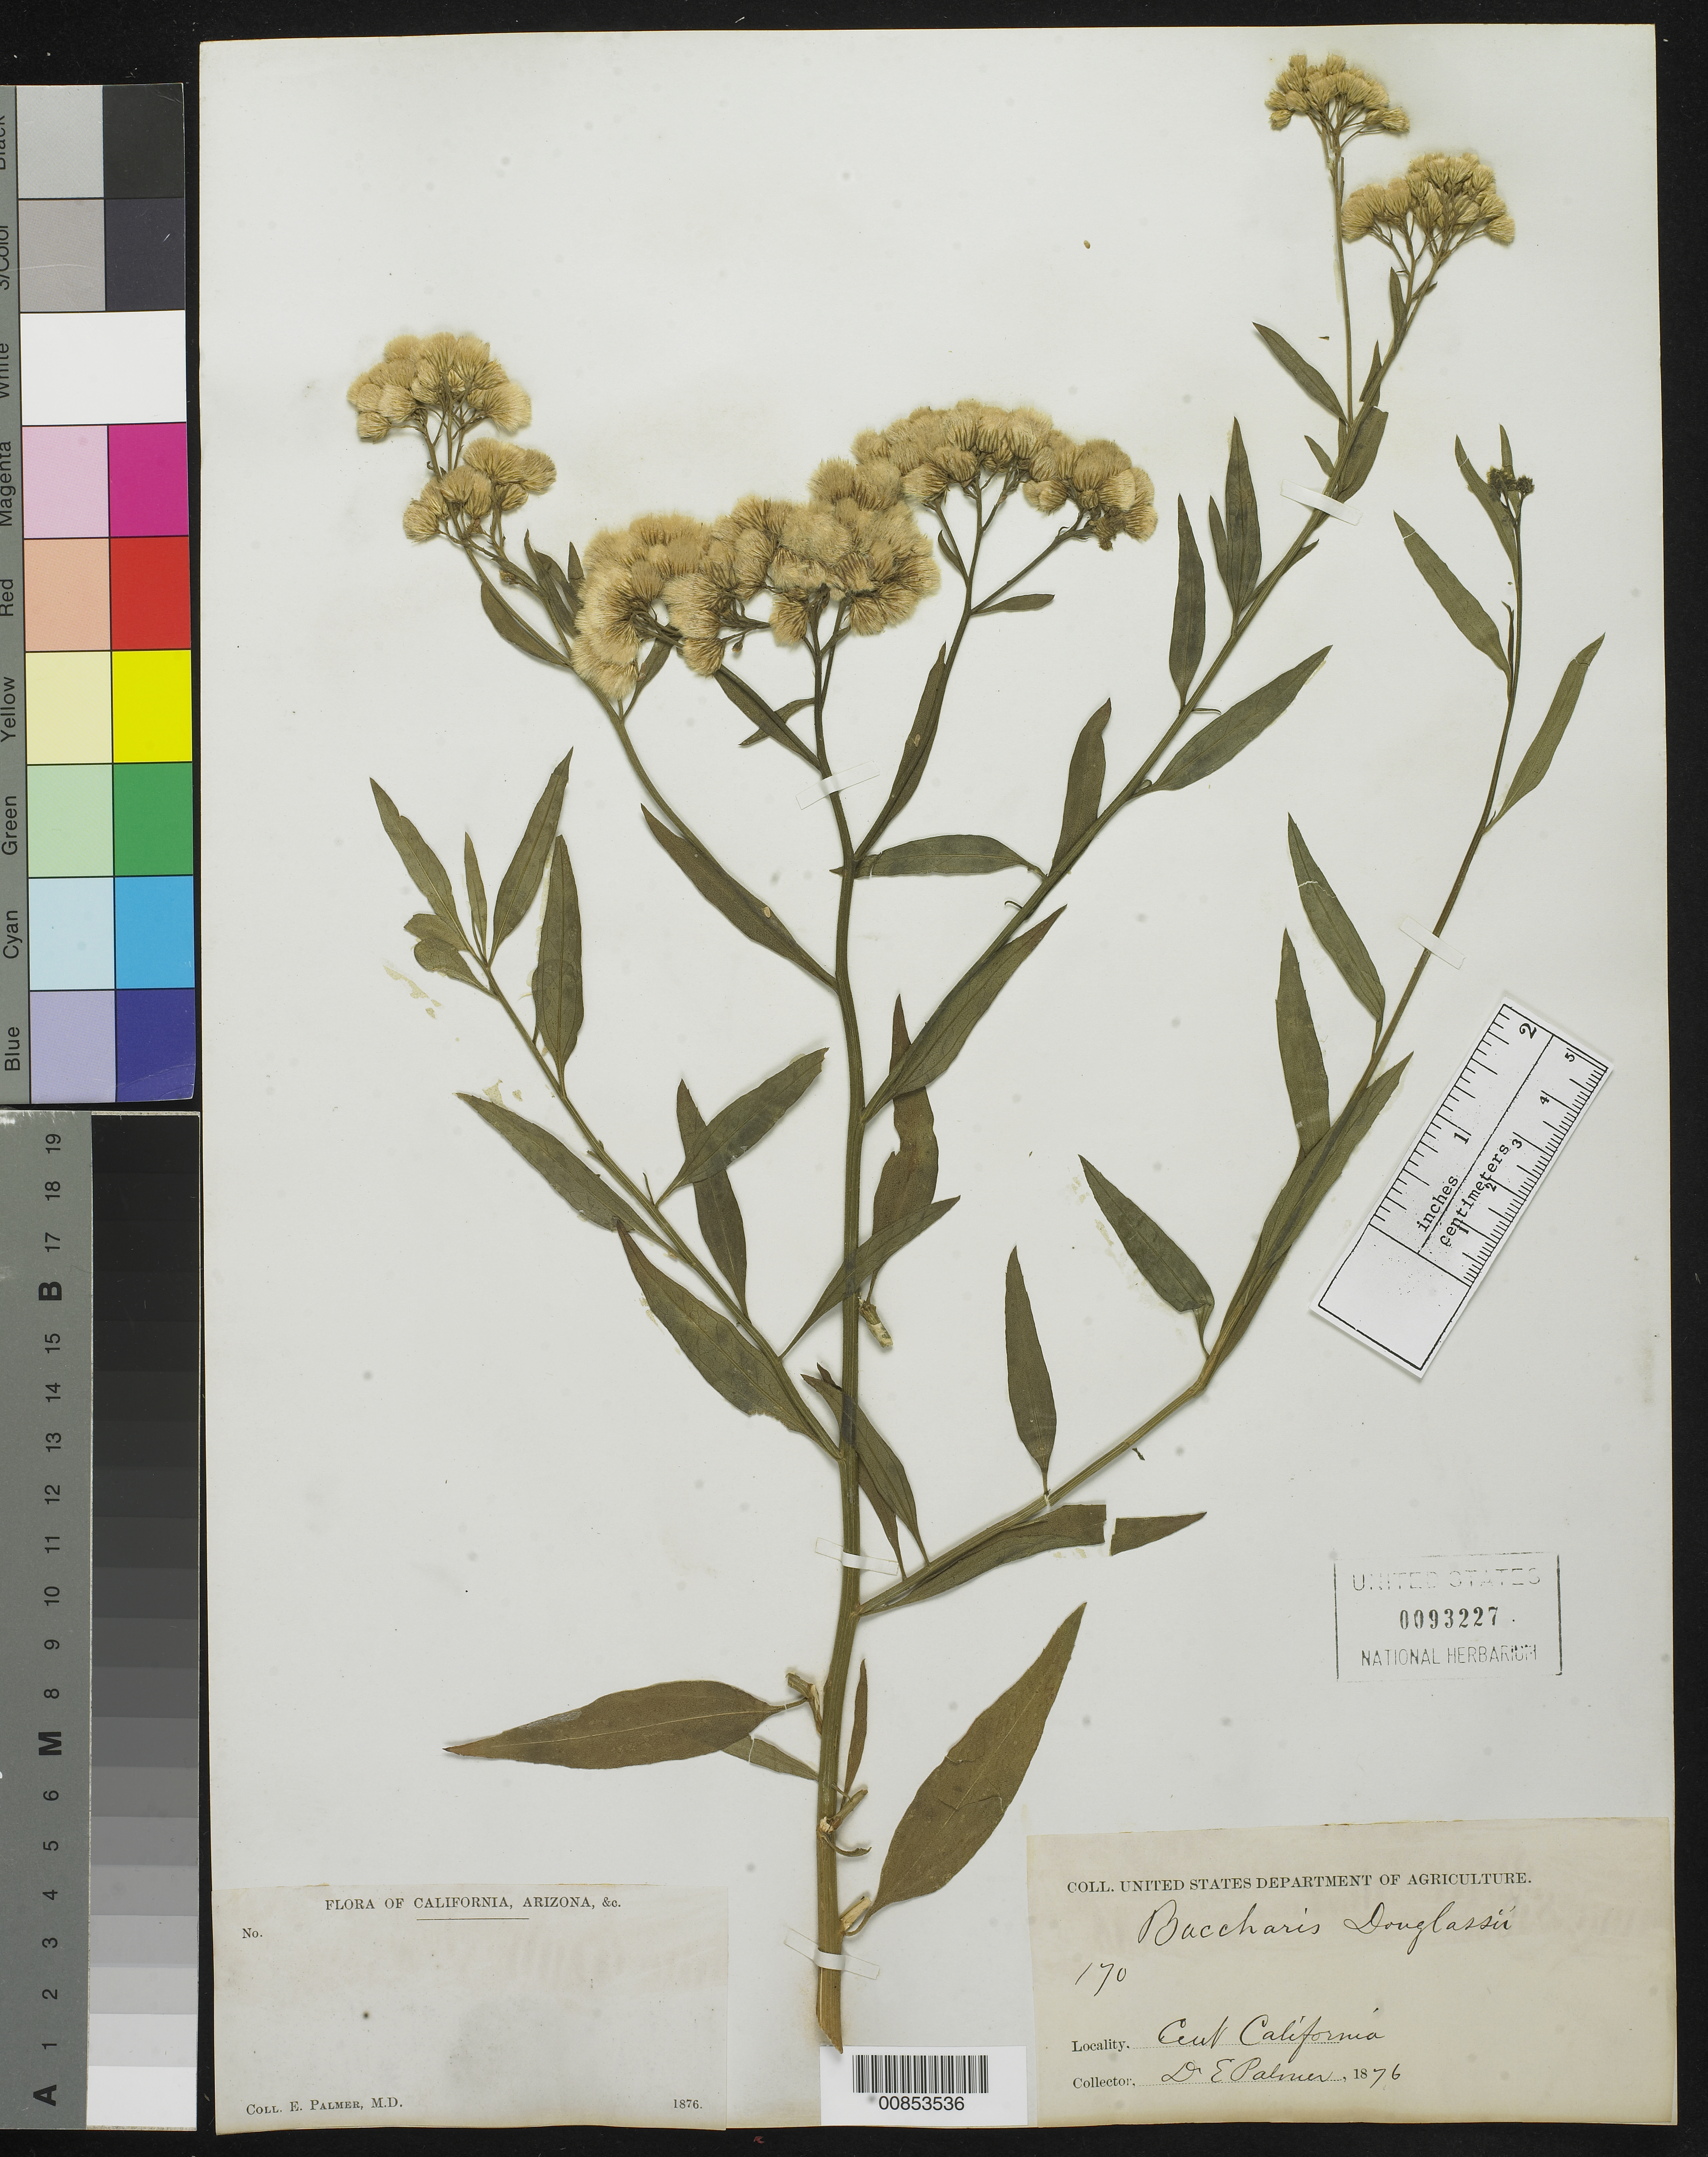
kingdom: Plantae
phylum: Tracheophyta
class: Magnoliopsida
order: Asterales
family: Asteraceae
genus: Baccharis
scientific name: Baccharis douglasii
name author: DC.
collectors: E. Palmer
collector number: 170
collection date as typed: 1876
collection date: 1876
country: United States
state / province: California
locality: Central California.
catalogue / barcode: US 93227